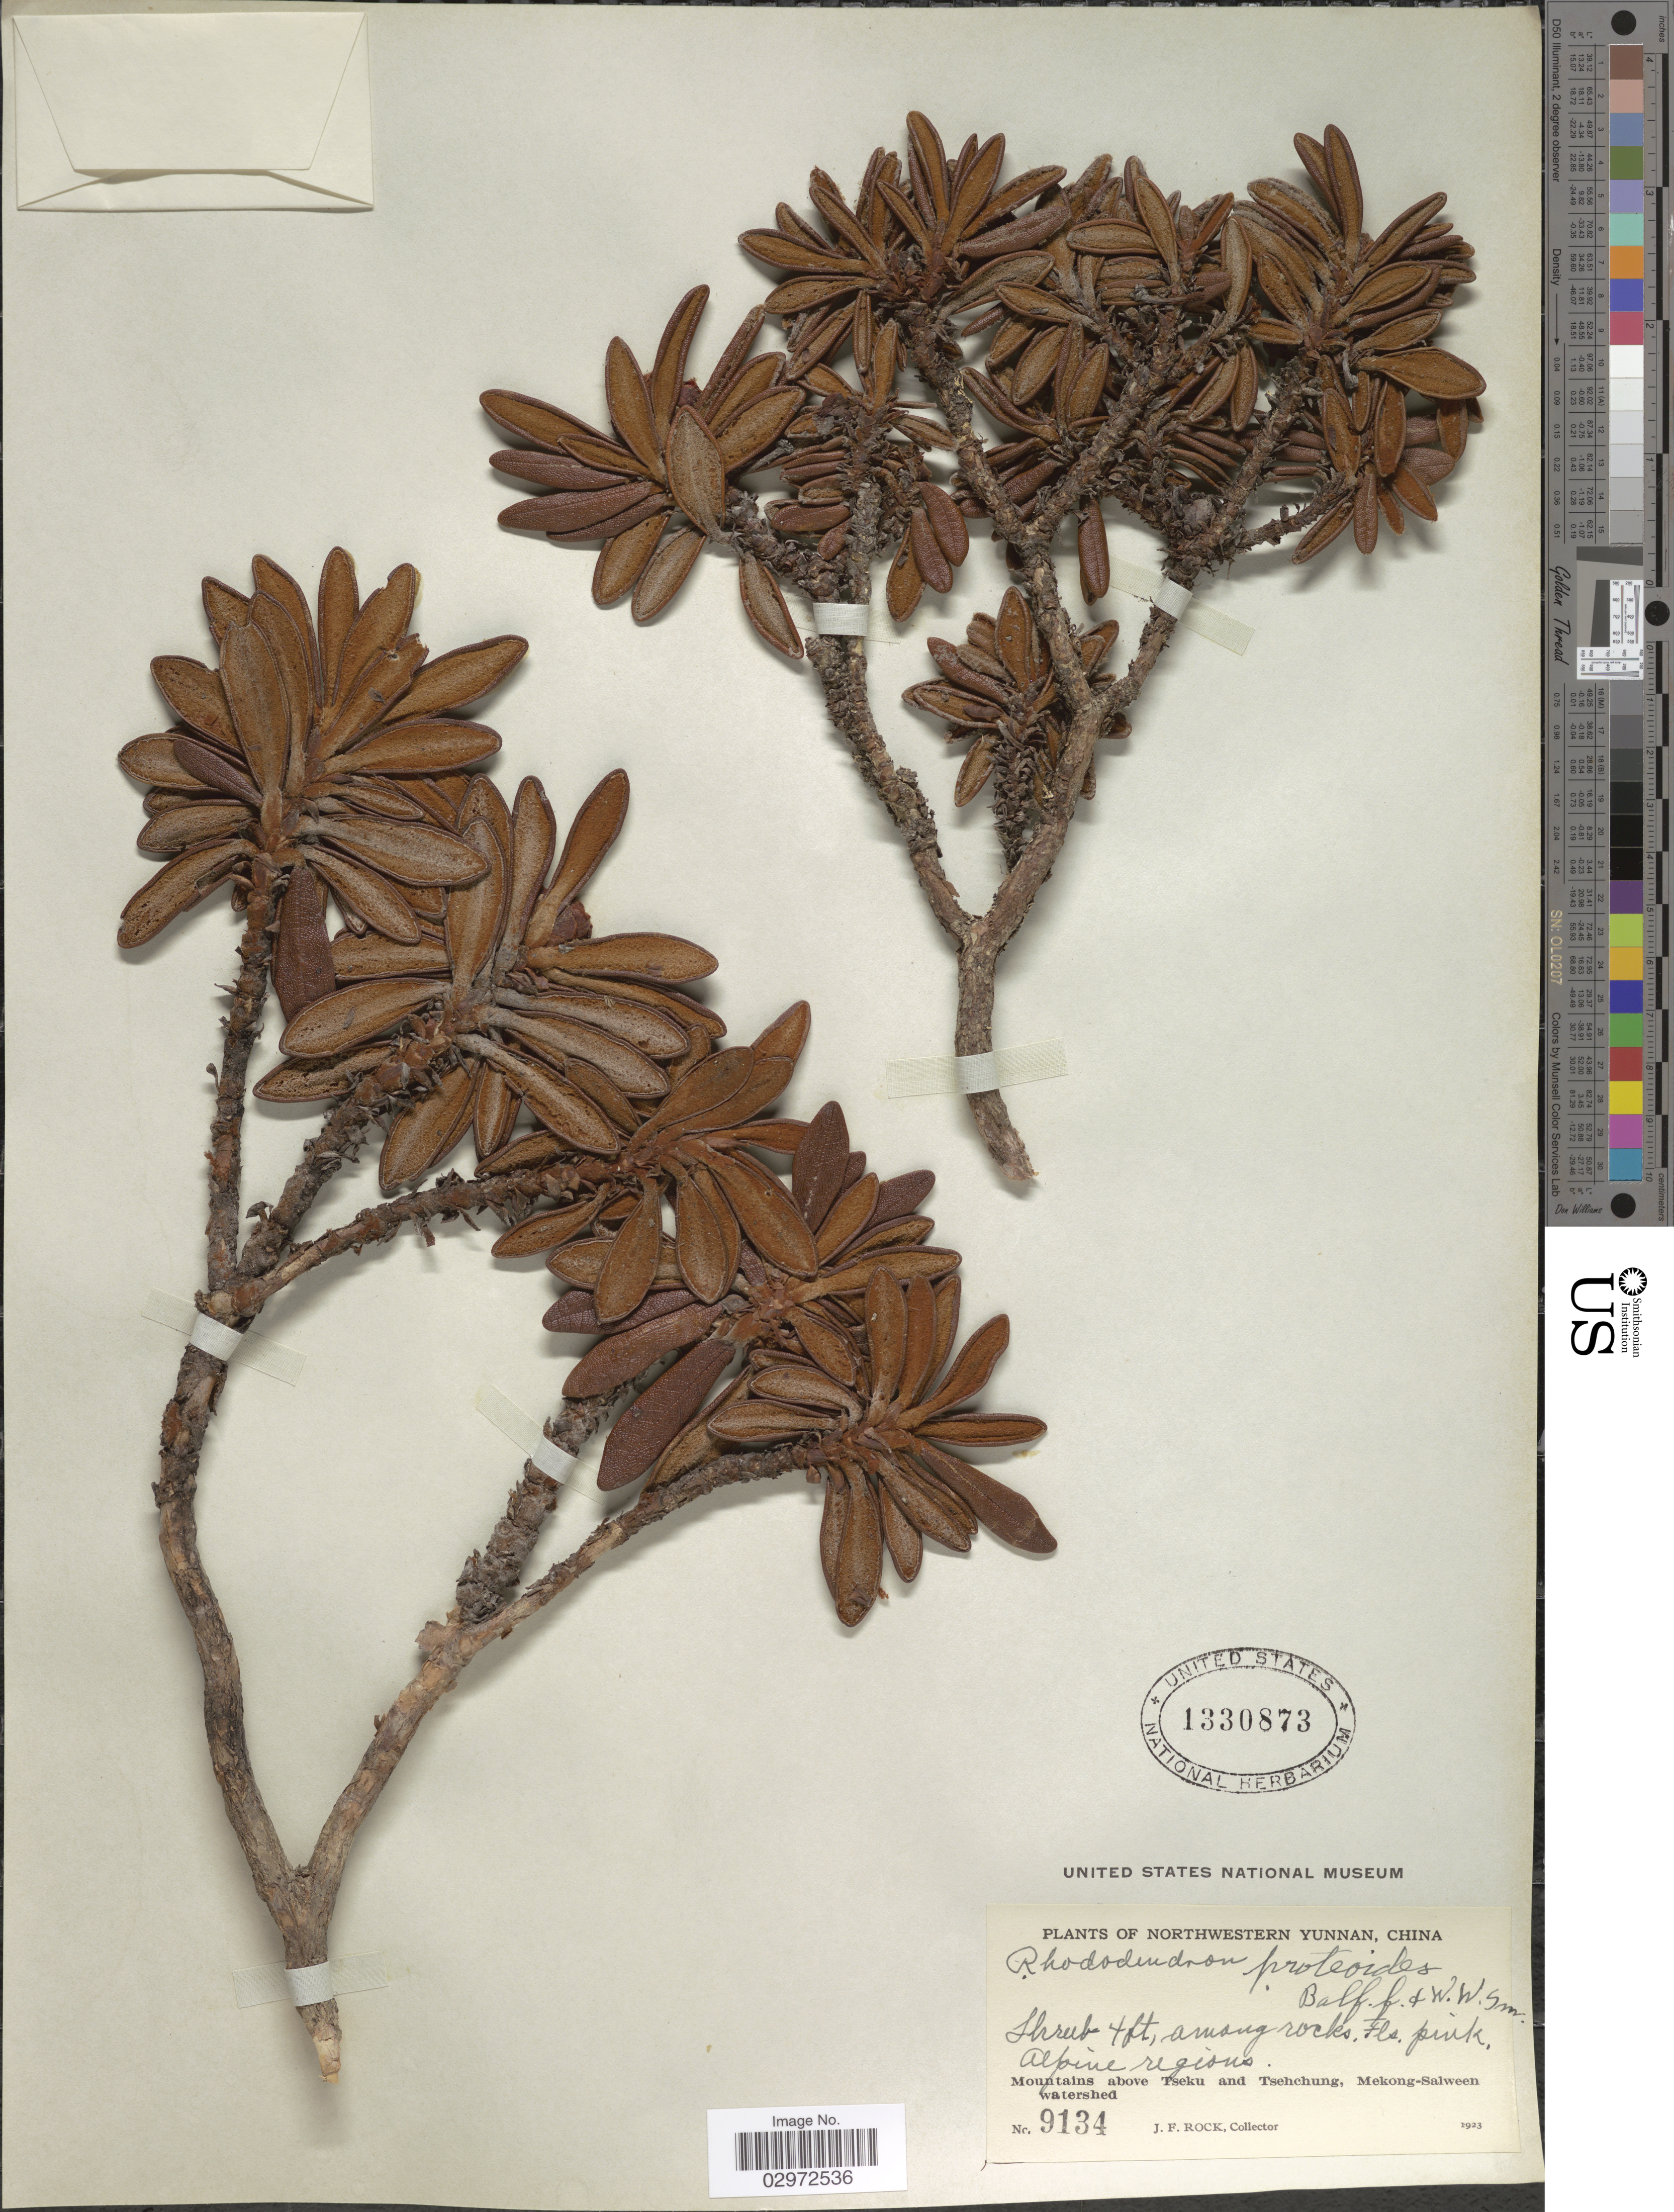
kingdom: Plantae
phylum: Tracheophyta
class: Magnoliopsida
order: Ericales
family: Ericaceae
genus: Rhododendron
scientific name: Rhododendron proteoides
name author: Balf. f. & W.W. Sm.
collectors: J. Rock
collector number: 9134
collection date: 1923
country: China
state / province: Yunnan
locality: Northwestern Yunnan, Mountains above Tseku and Tsehchung, Mekong-Salween watershed. Alpine regions.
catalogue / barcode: US 1330873